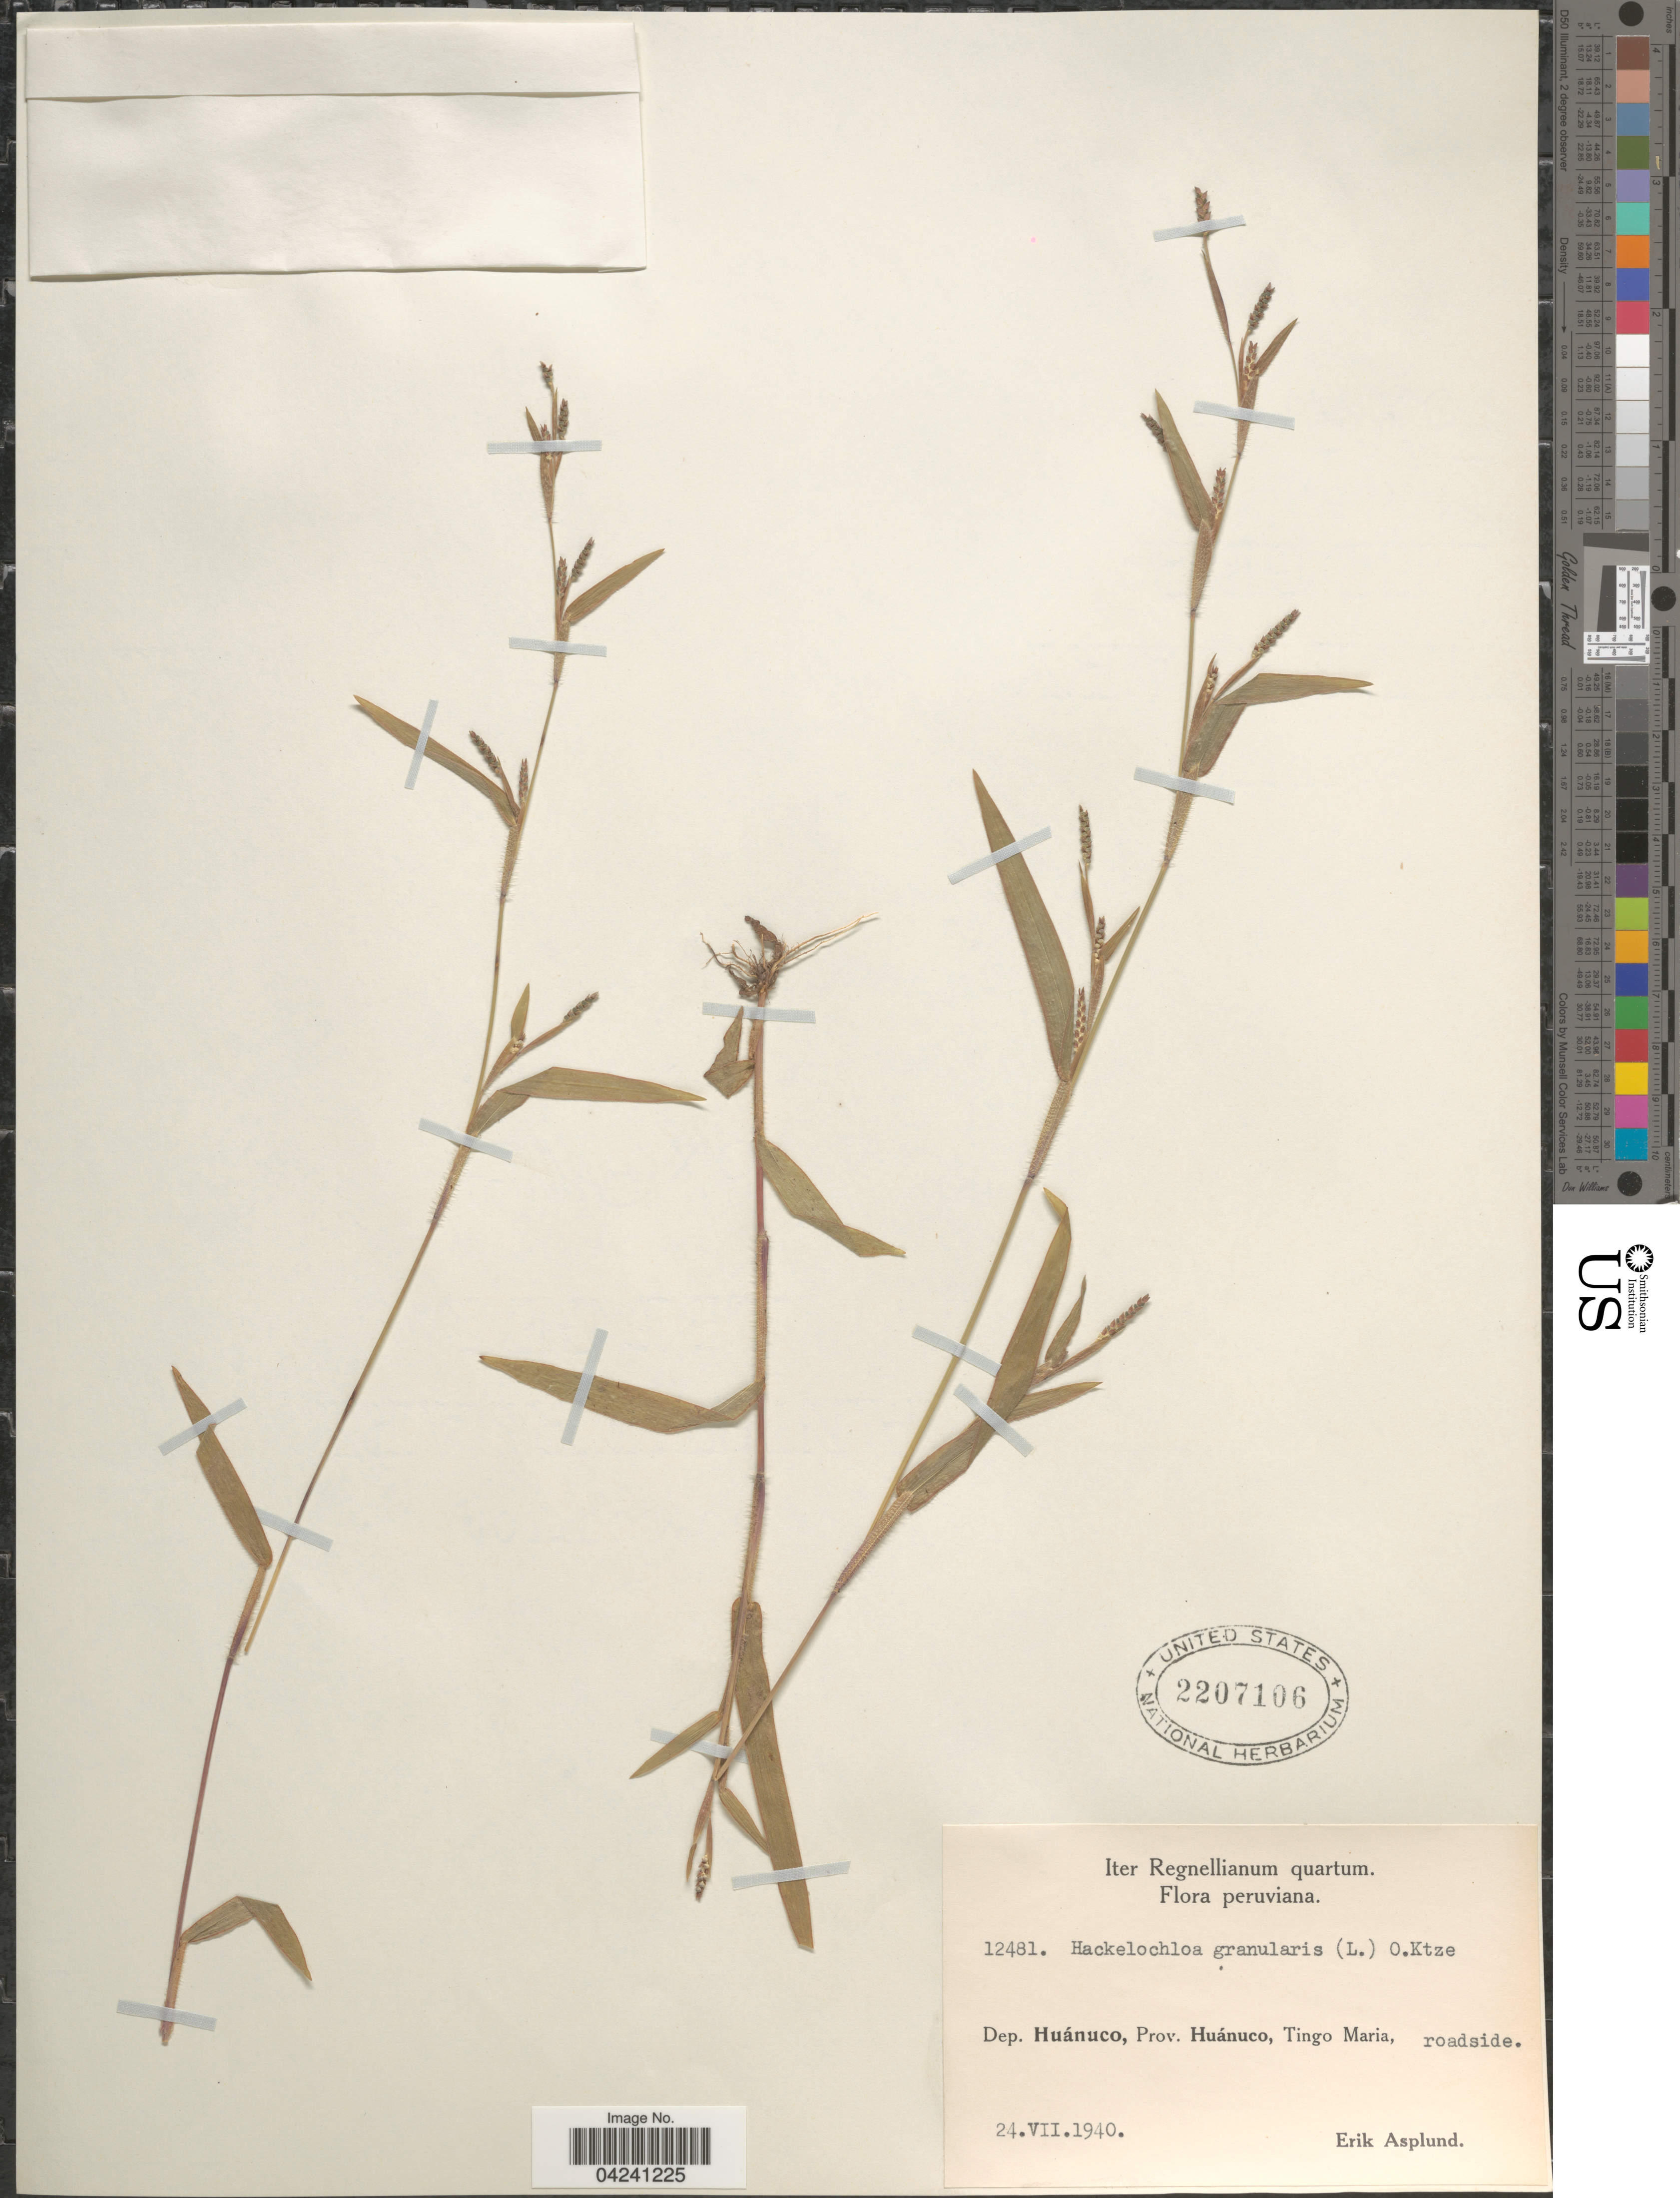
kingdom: Plantae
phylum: Tracheophyta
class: Liliopsida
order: Poales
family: Poaceae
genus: Hackelochloa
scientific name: Hackelochloa granularis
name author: (L.) Kuntze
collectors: E. Asplund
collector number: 12481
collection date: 1940-07-24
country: Peru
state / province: Huánuco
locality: Iter Regnellianum quartum. Dep. Huánuco, Prov. Huánuco, Tingo Maria, roadside.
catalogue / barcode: US 2207106